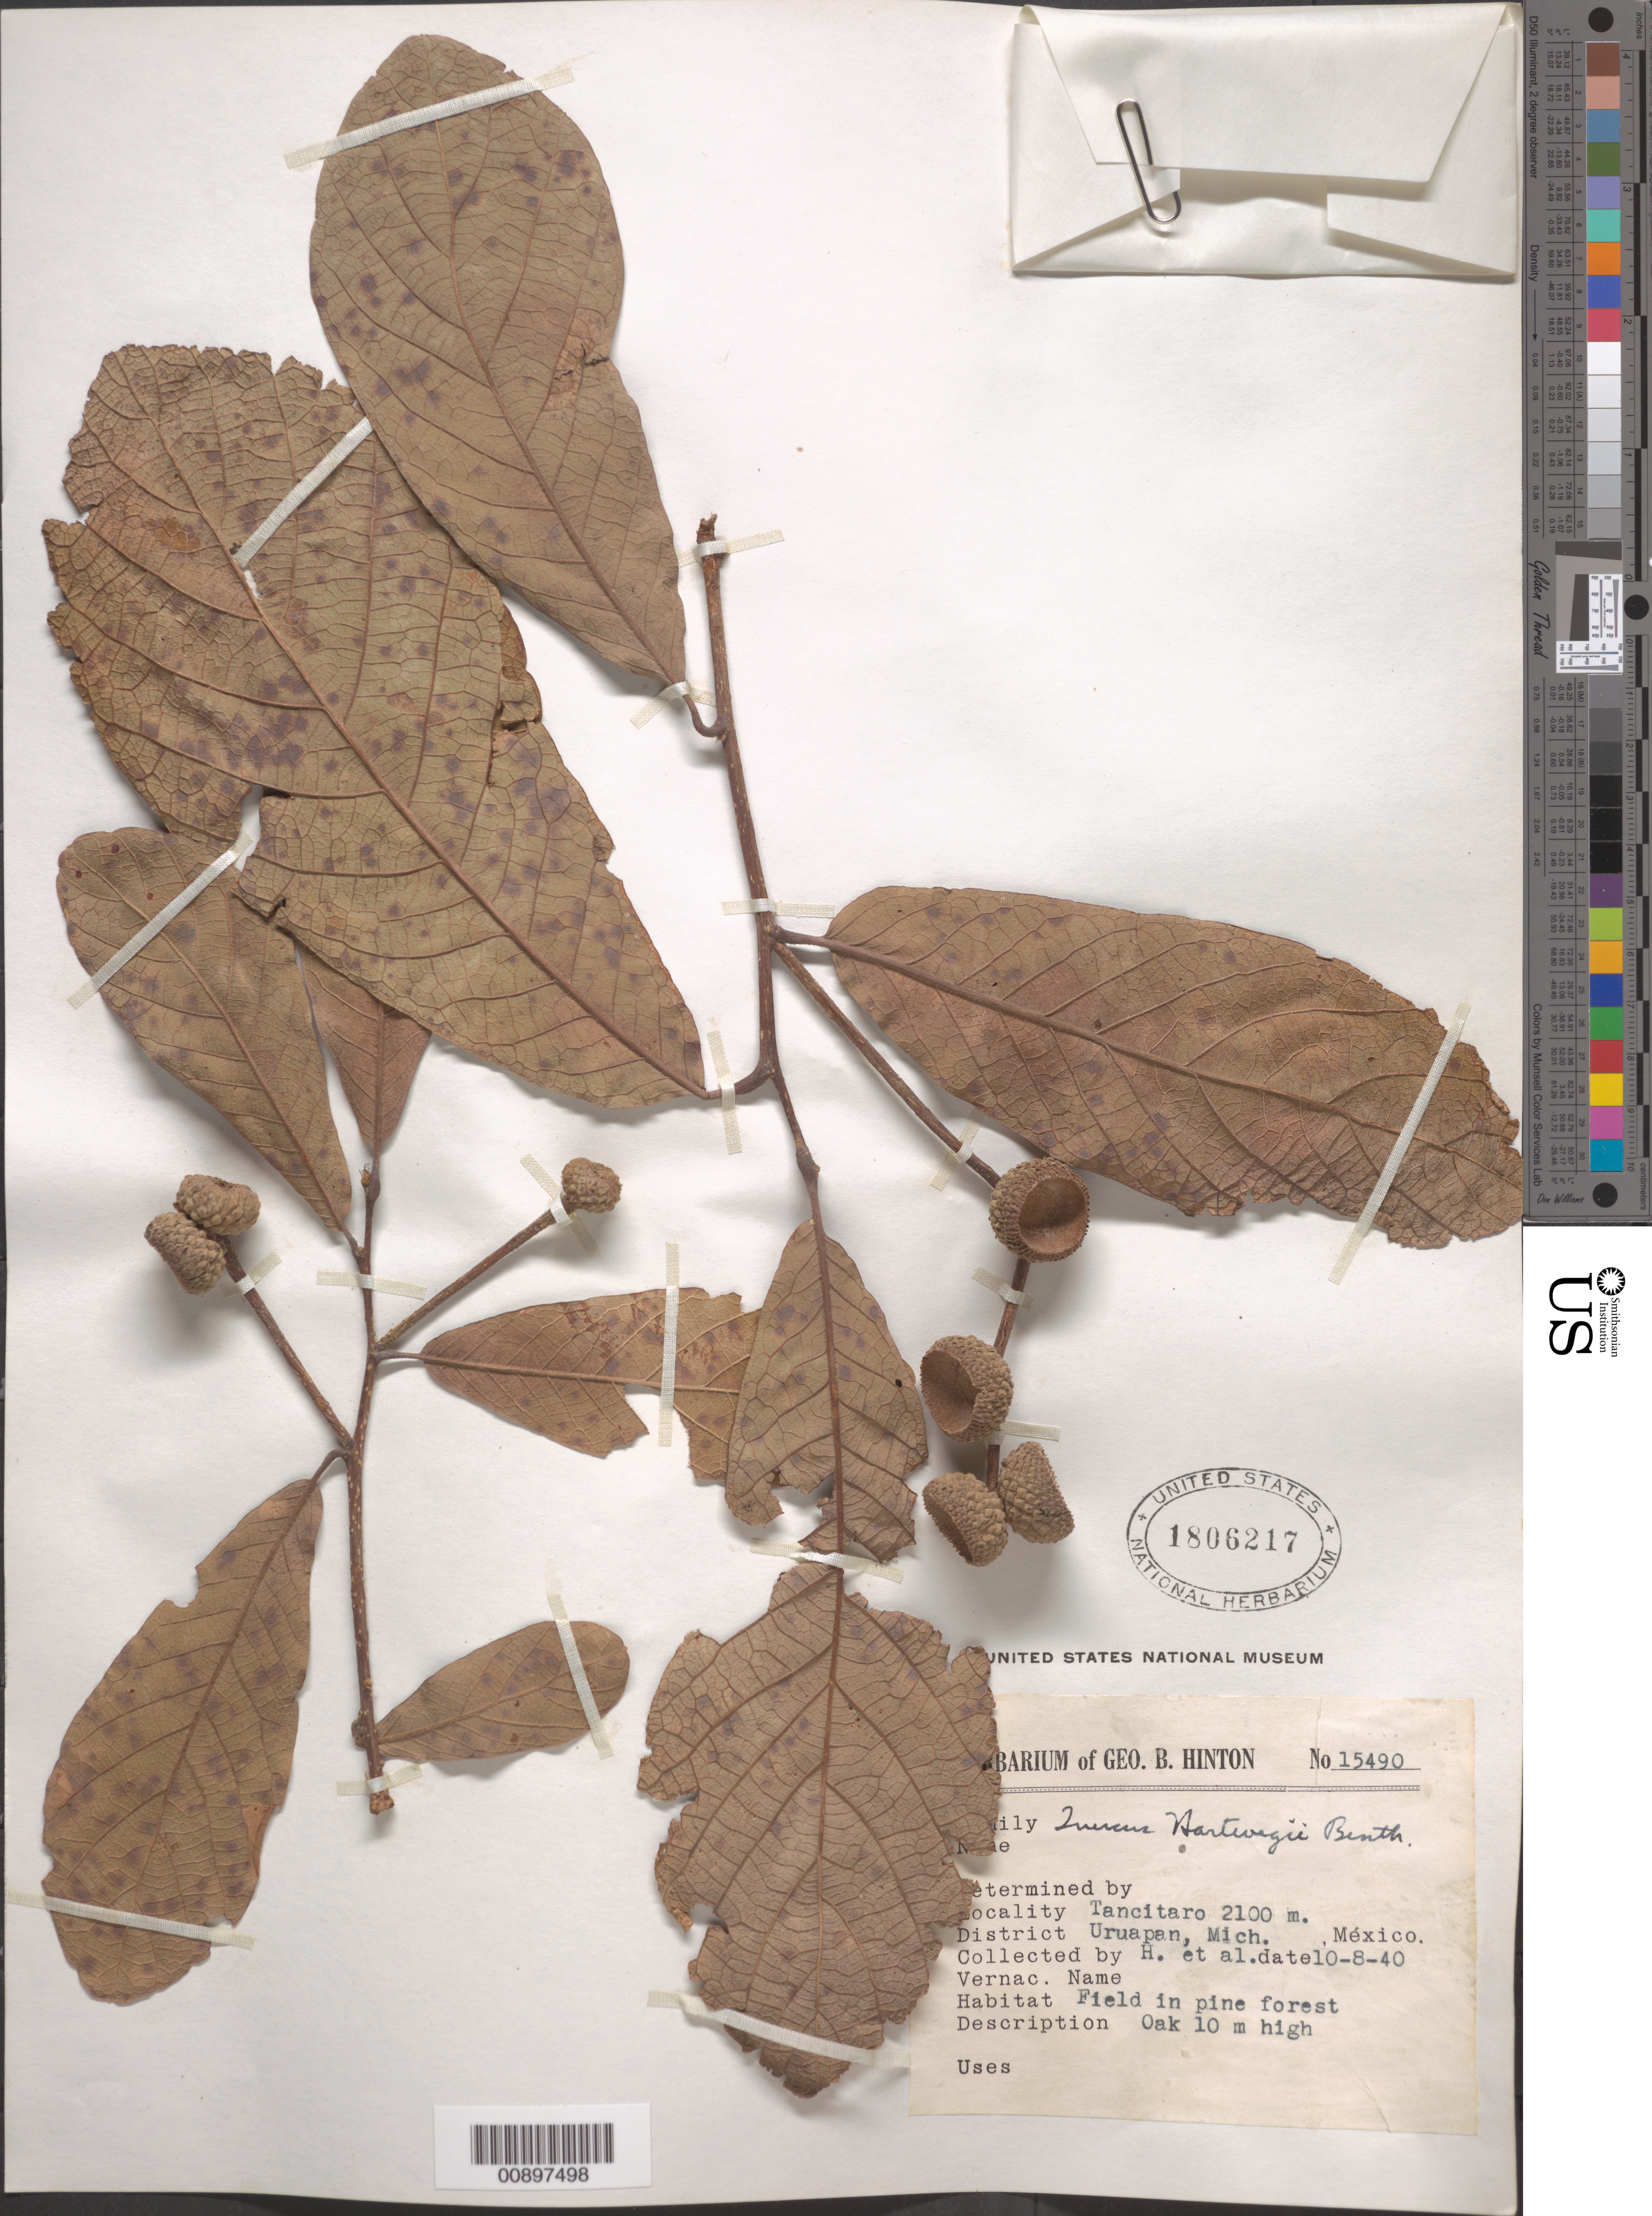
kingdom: Plantae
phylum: Tracheophyta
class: Magnoliopsida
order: Fagales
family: Fagaceae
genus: Quercus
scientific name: Quercus hartwegii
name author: Benth.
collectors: G. B. Hinton & et al.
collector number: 15490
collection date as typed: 08 Oct 1940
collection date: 1940-10-08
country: Mexico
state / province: Michoacán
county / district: Uruapan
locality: Tancitaro, District Uruapan, Michoacán.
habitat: Field in pine forest.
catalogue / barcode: US 1806217